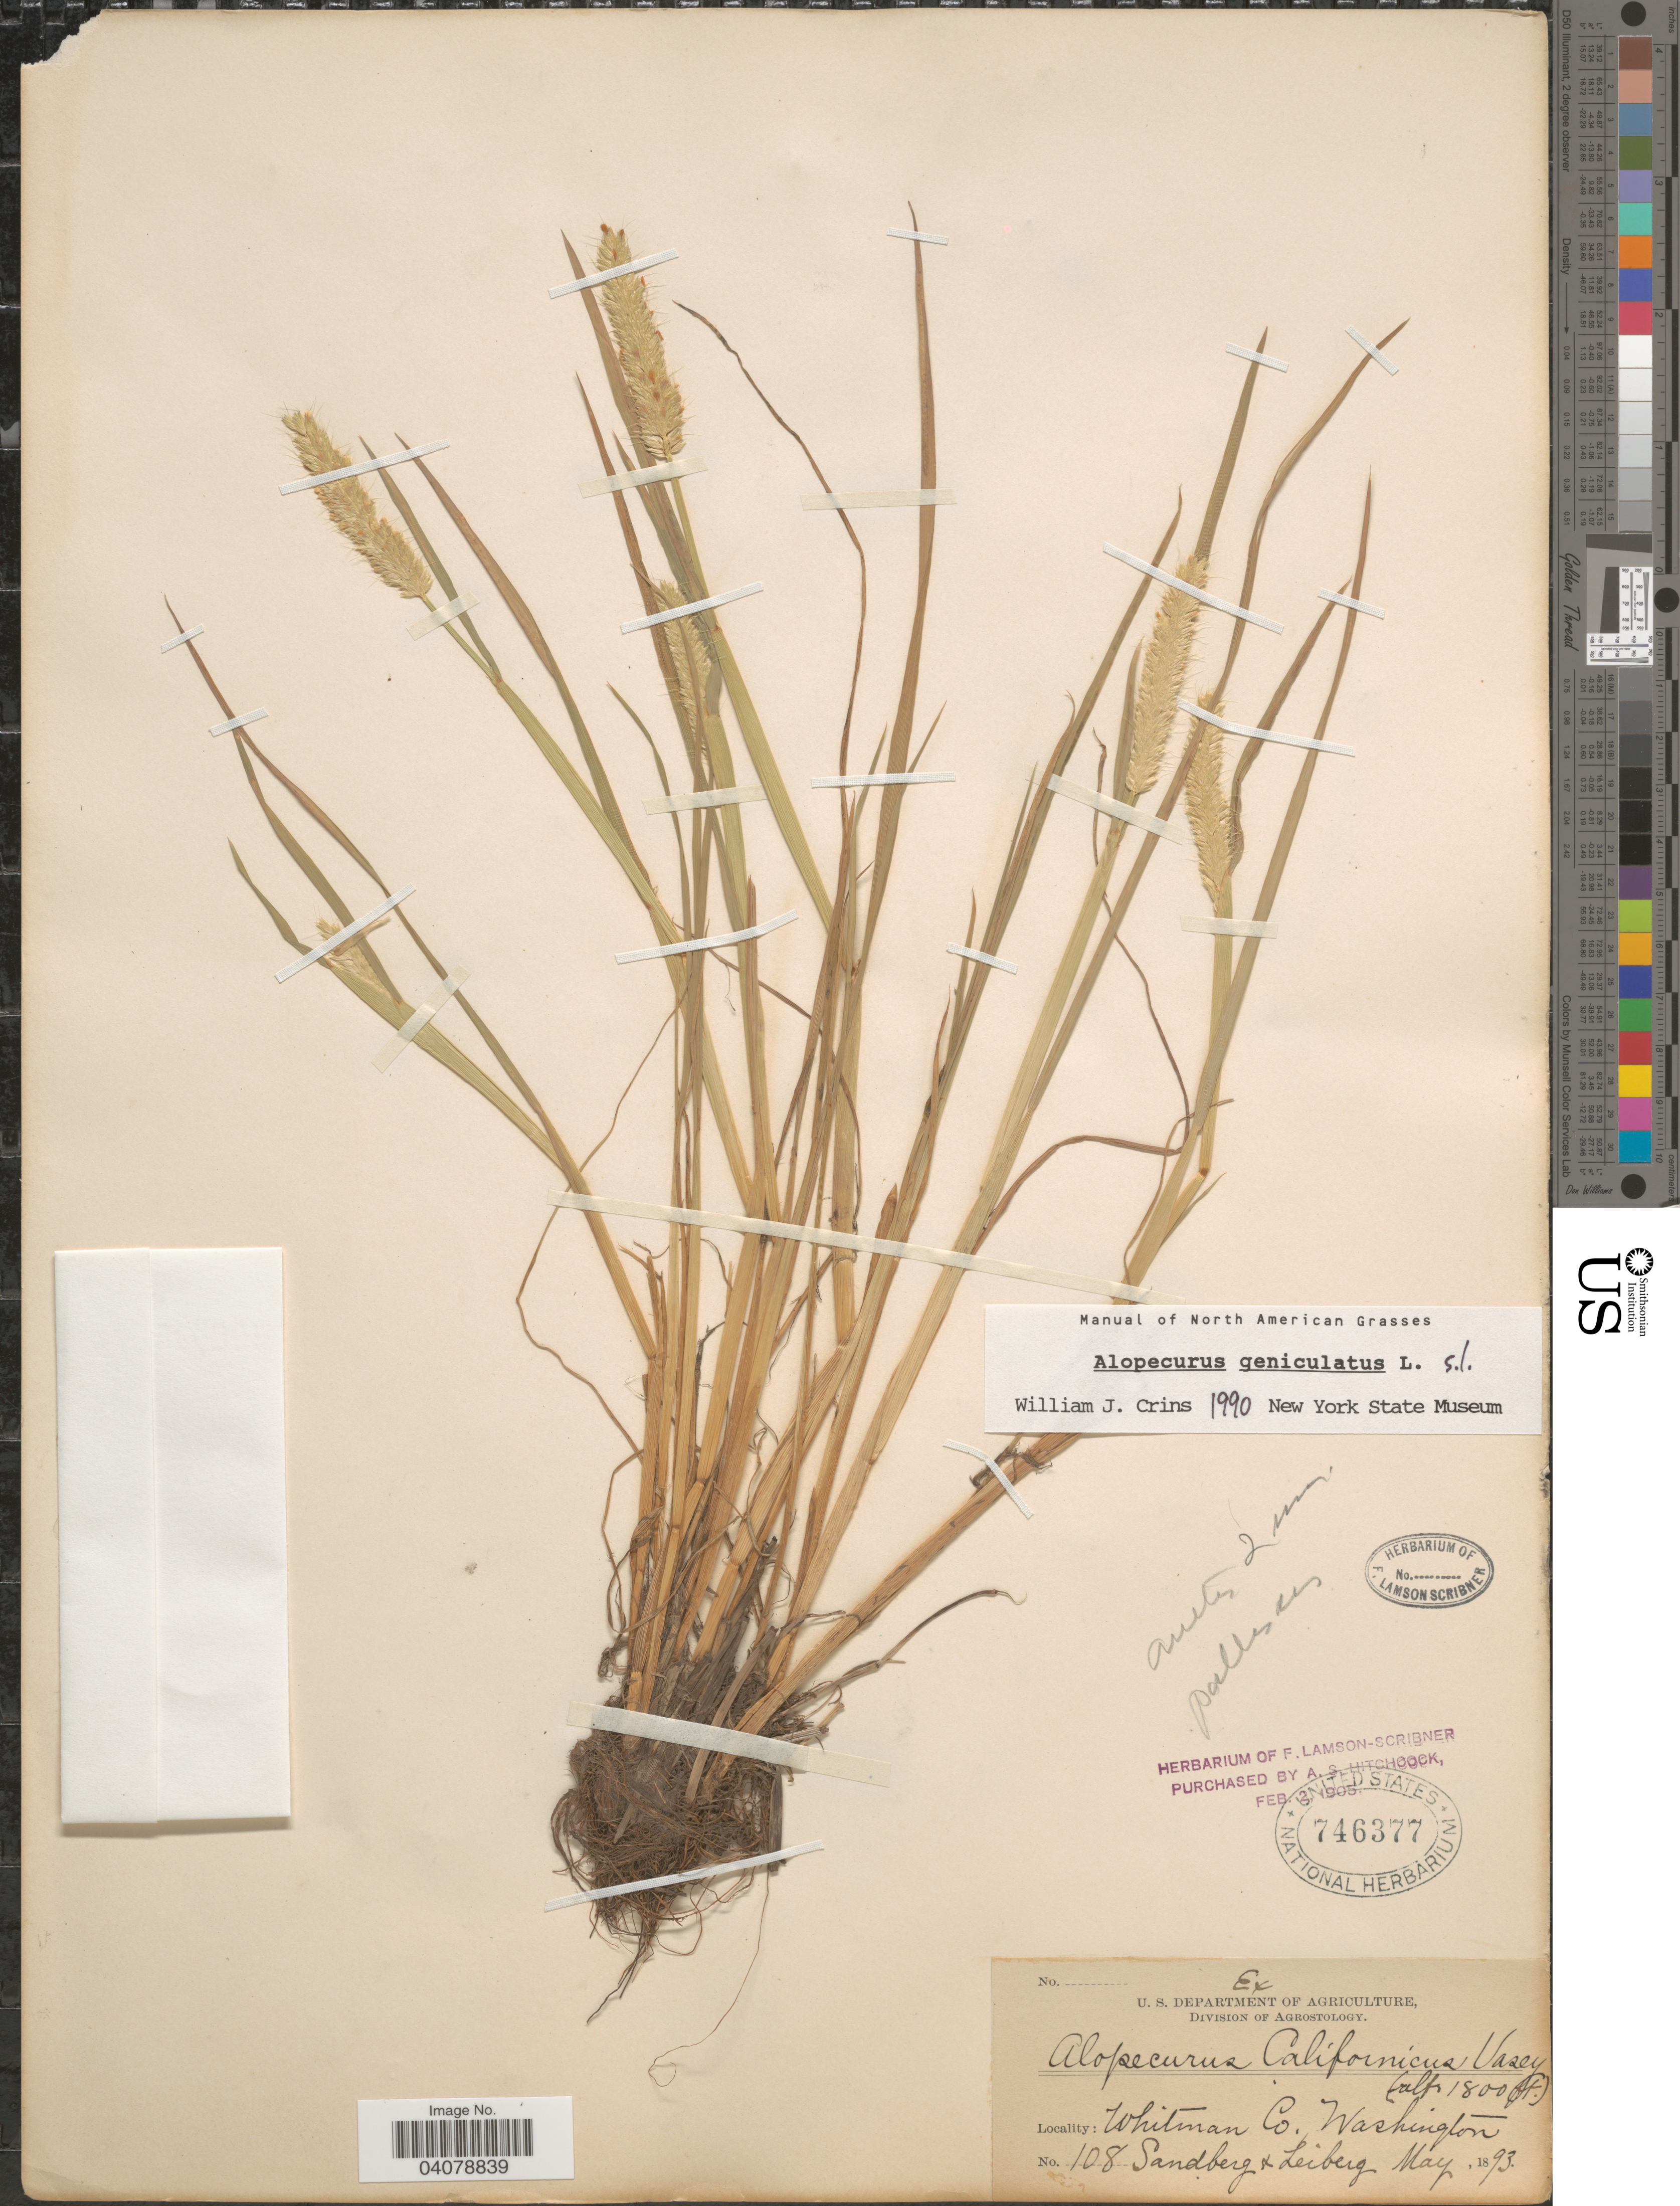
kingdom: Plantae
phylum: Tracheophyta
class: Liliopsida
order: Poales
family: Poaceae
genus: Alopecurus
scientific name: Alopecurus geniculatus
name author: L.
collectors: Sandberg & -. Leiberg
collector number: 108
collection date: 1893-05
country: United States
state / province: Washington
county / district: Whitman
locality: Whitman Co.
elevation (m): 549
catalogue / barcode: US 746377